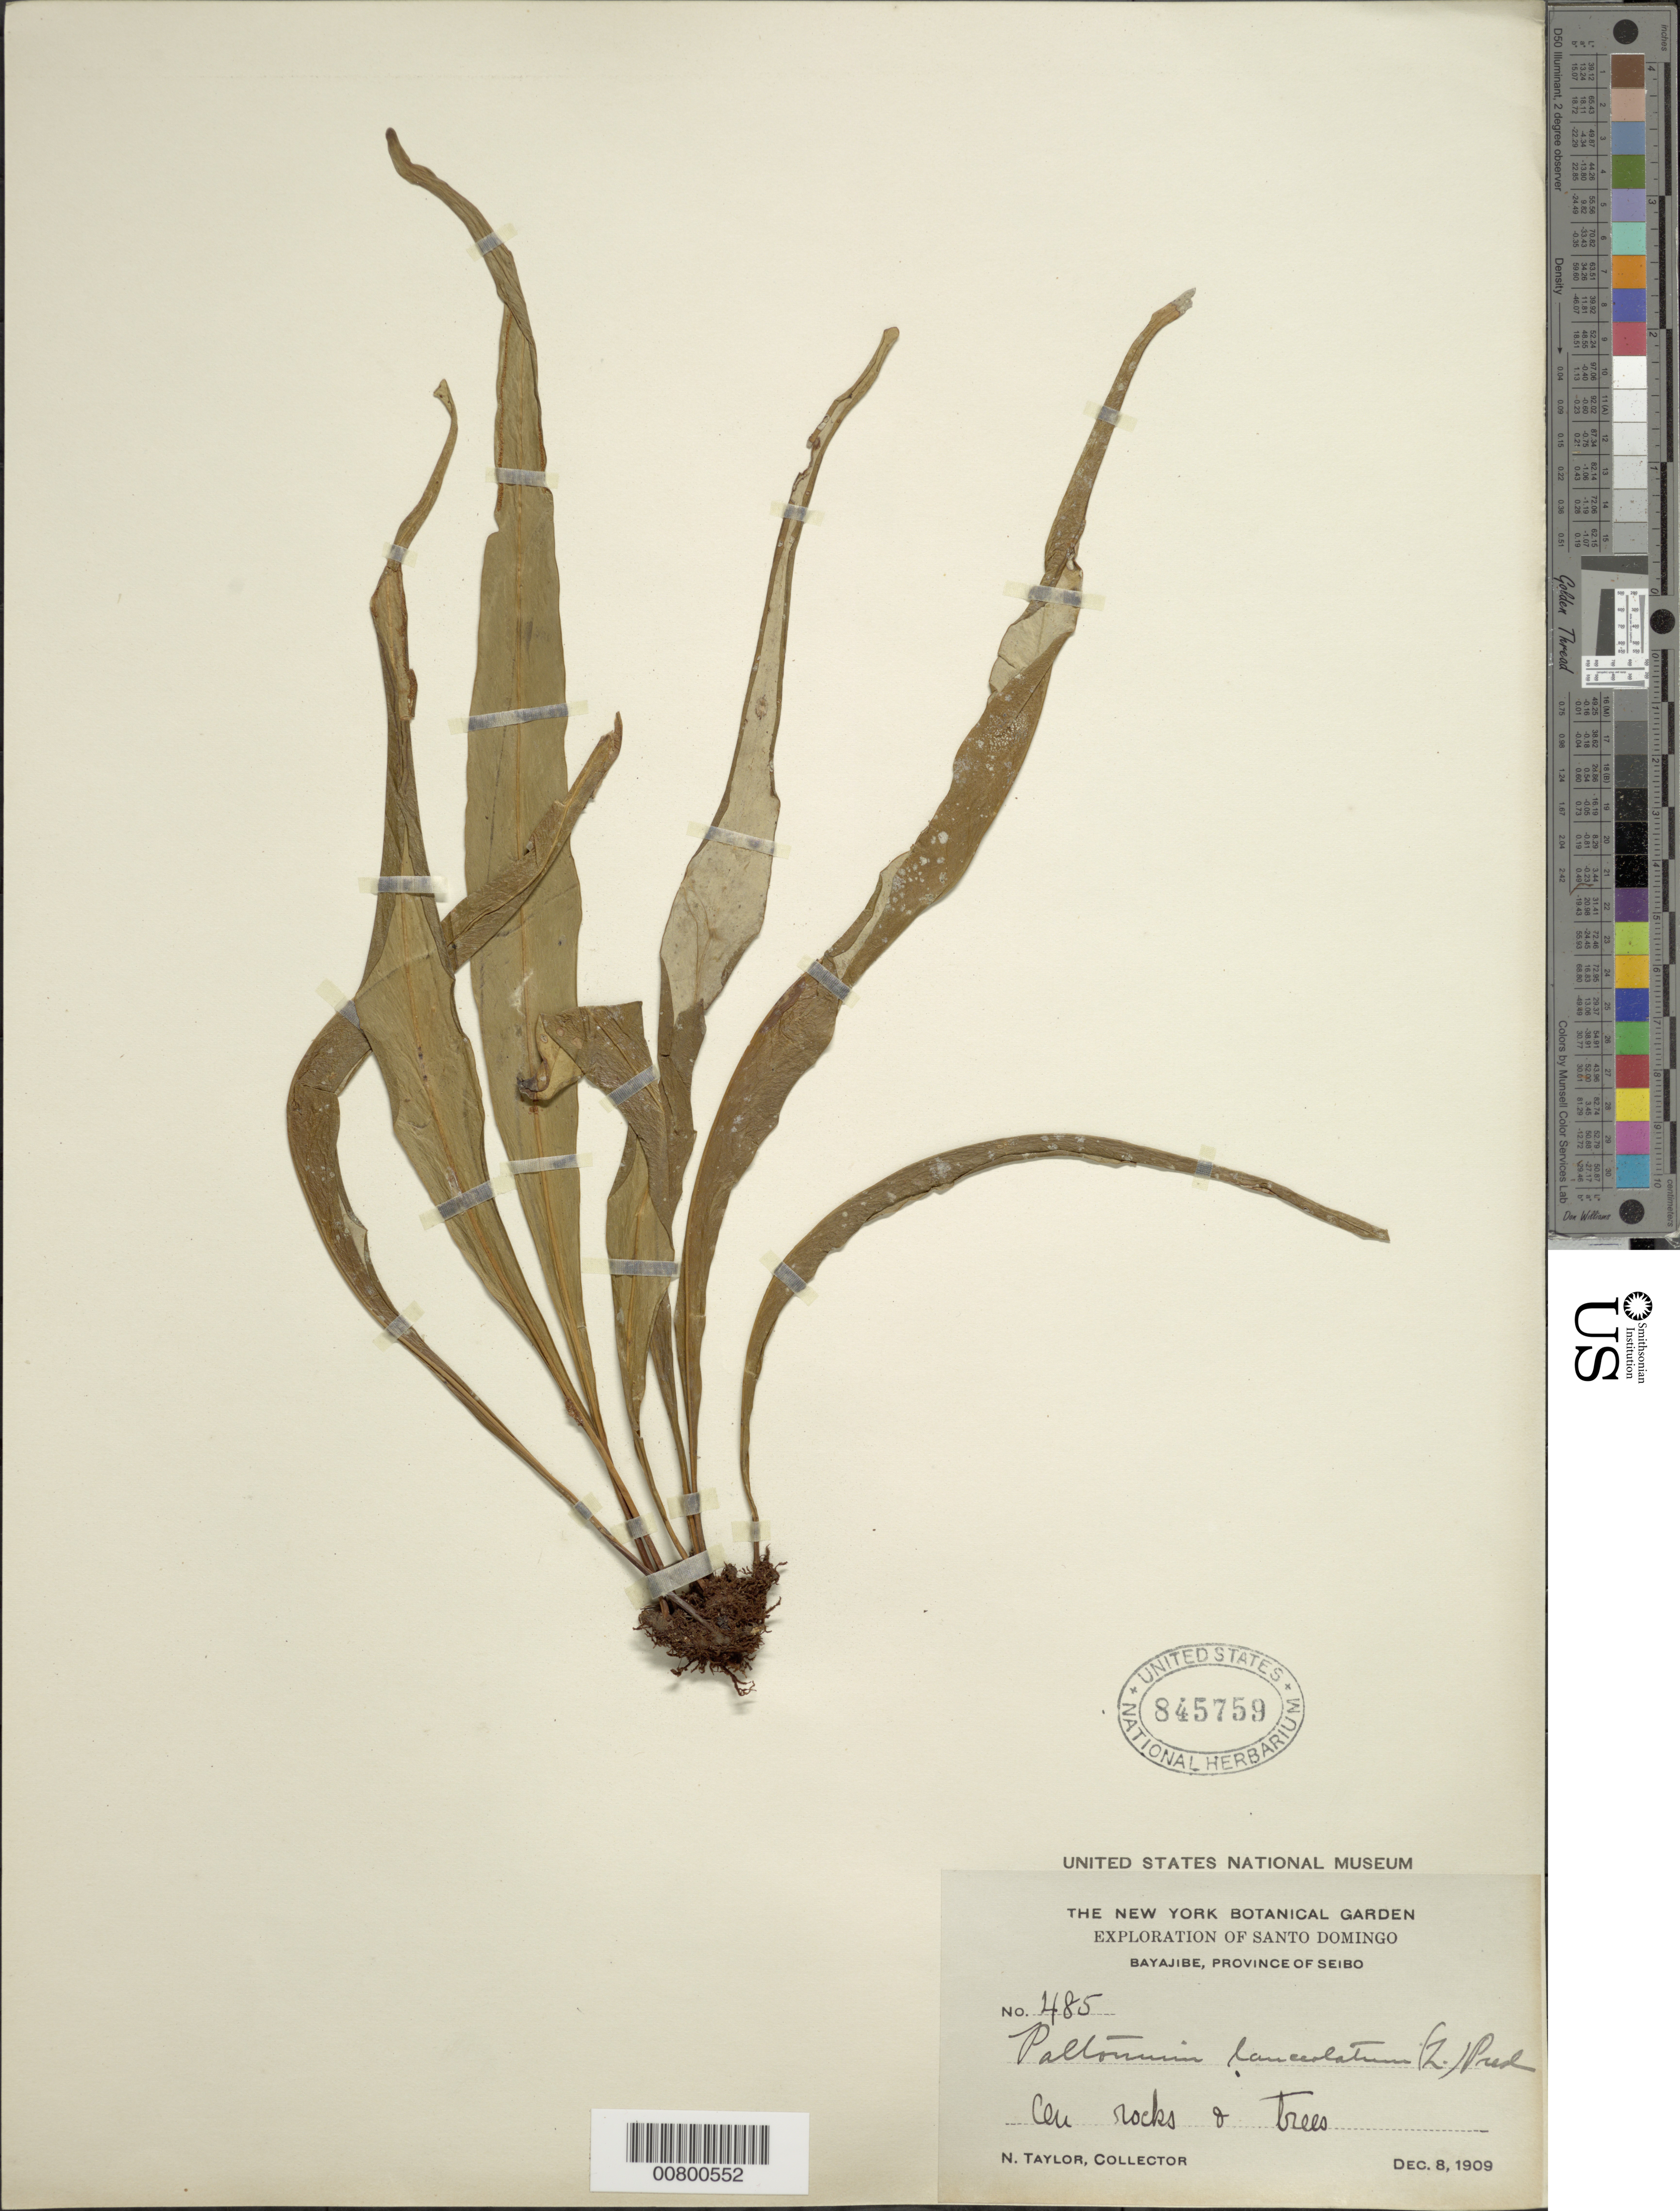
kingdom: Plantae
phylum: Tracheophyta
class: Polypodiopsida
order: Polypodiales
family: Polypodiaceae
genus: Pleopeltis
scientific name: Pleopeltis marginata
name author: A.R. Sm. & Tejero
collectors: N. Taylor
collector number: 485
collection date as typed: Dec 1909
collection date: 1909-12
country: Dominican Republic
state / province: El Seibo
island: Hispaniola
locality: Bayajibe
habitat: On rocks and trees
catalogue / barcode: US 845759